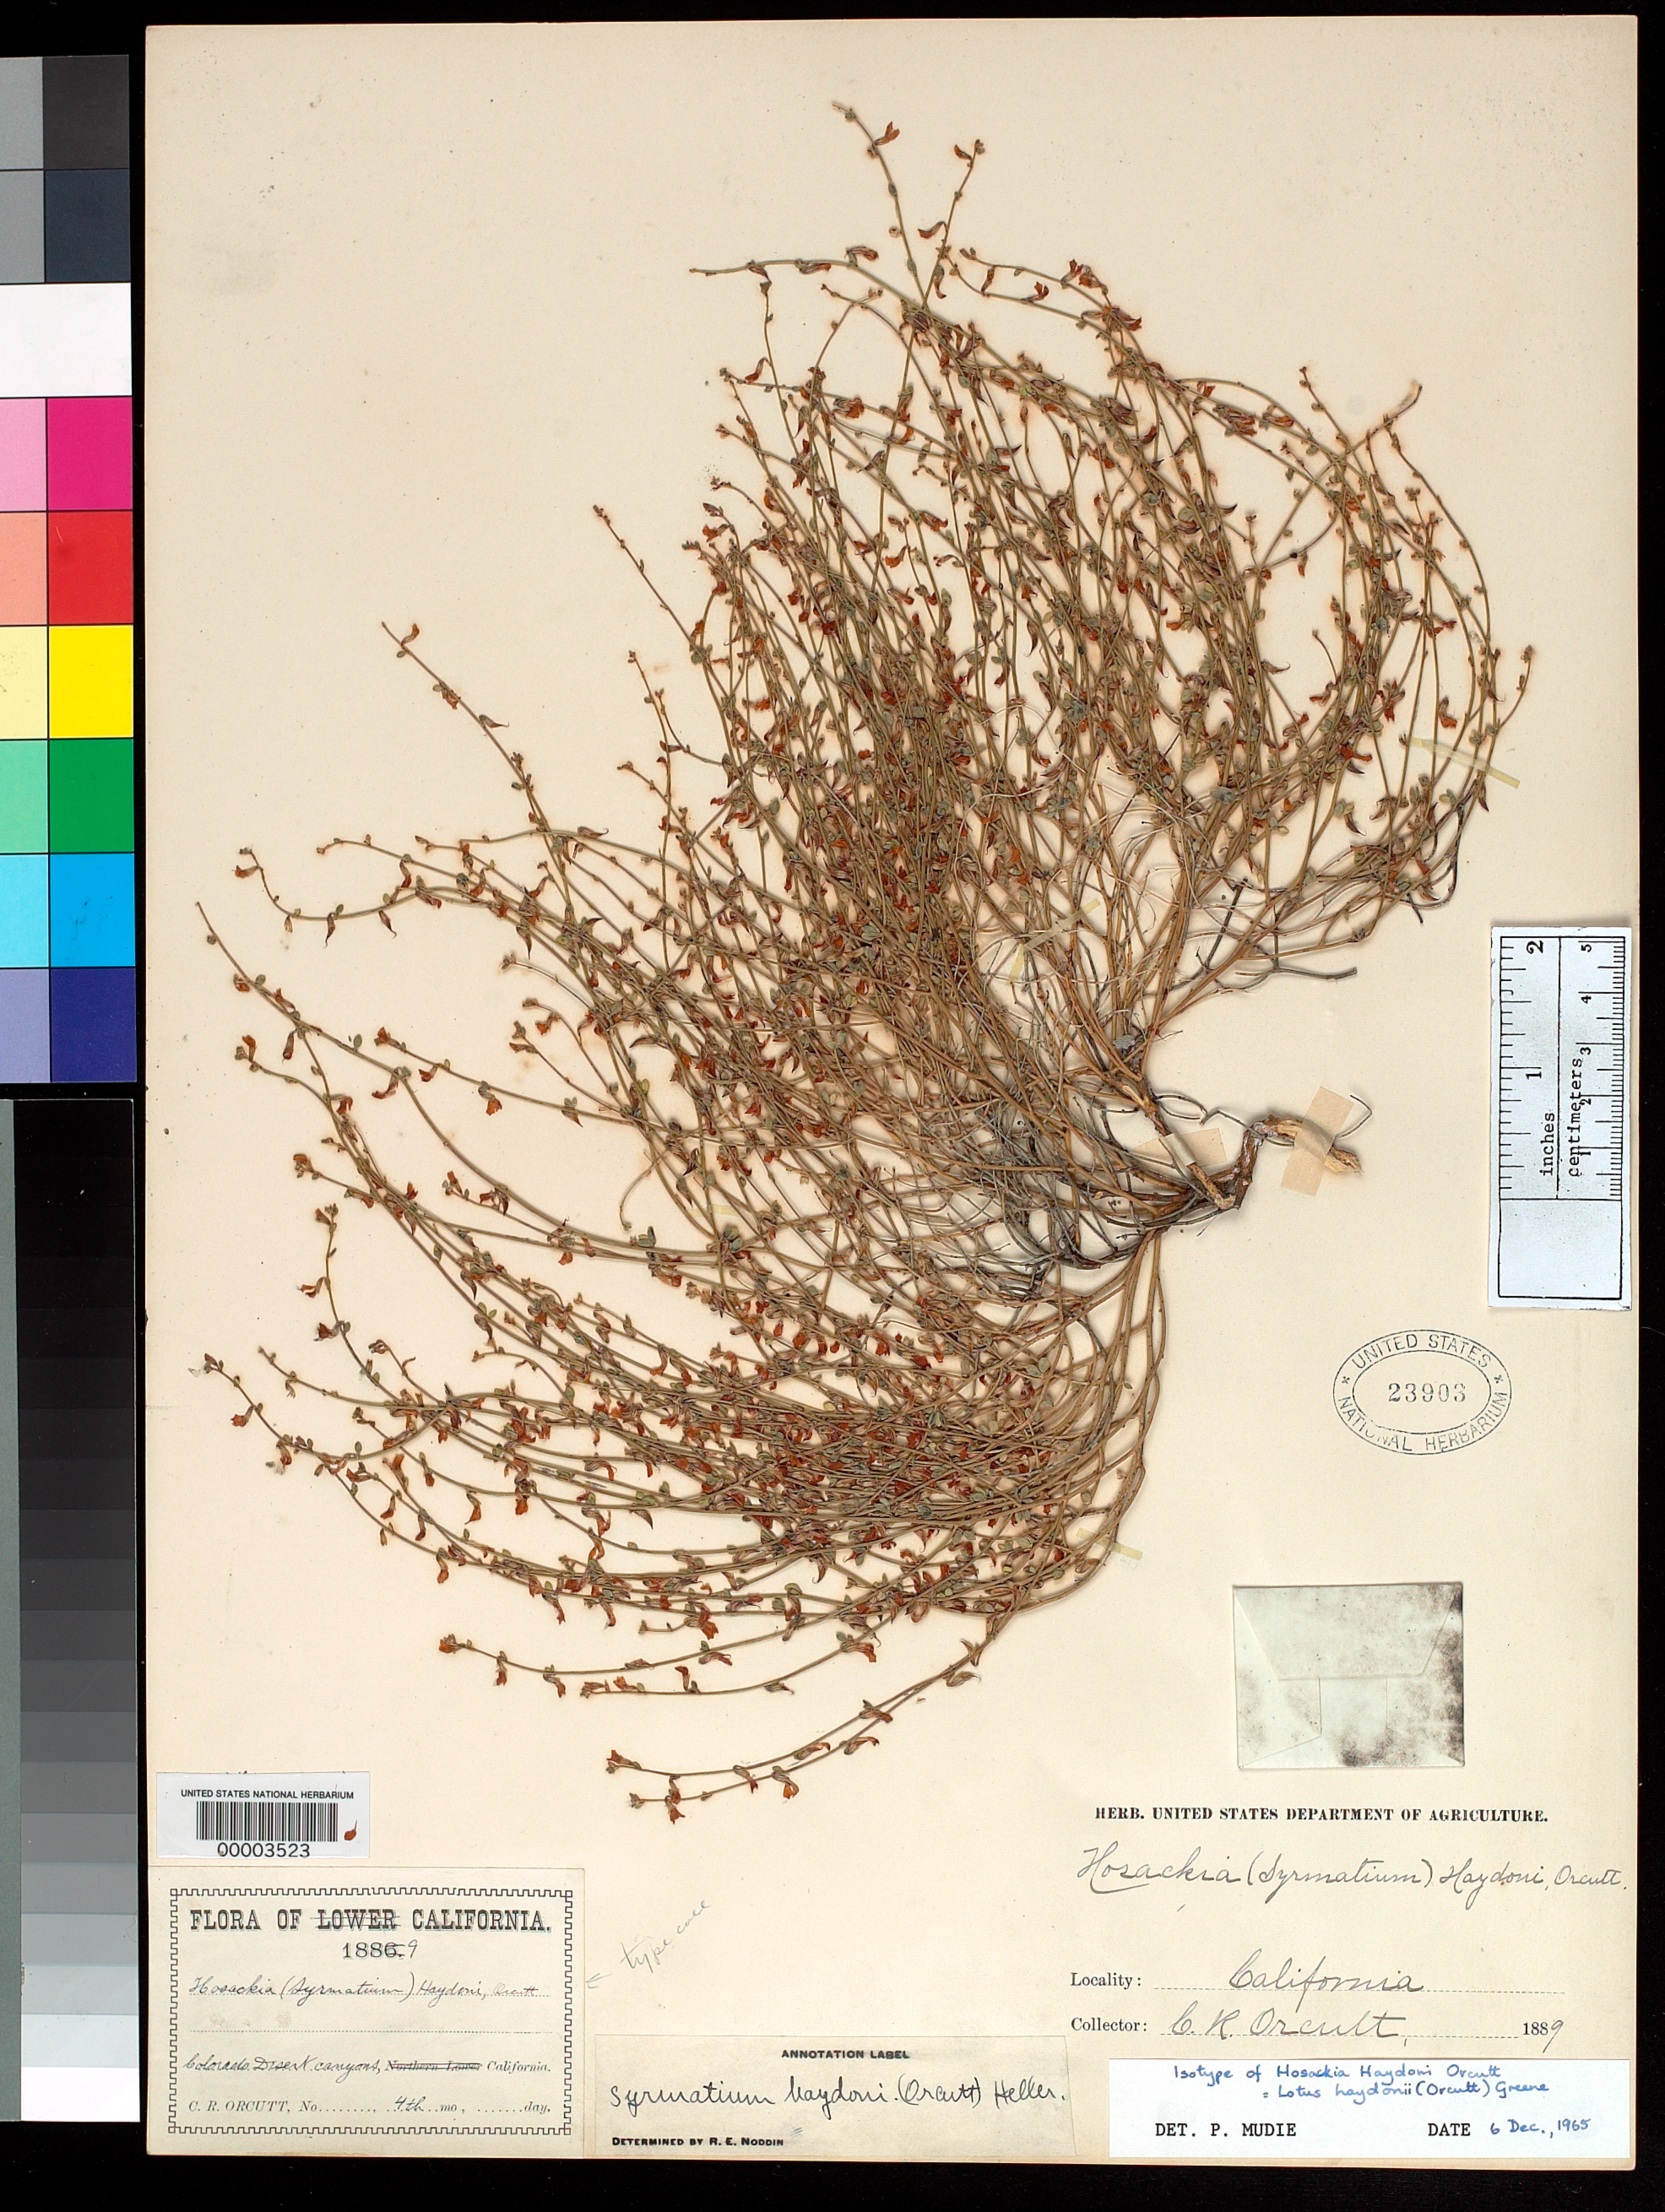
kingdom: Plantae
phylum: Tracheophyta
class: Magnoliopsida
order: Fabales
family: Fabaceae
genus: Hosackia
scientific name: Hosackia haydonii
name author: Orcutt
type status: Type Collection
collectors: C. R. Orcutt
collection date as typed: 04 Apr 1889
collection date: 1889-04-04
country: United States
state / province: California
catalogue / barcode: US 23903